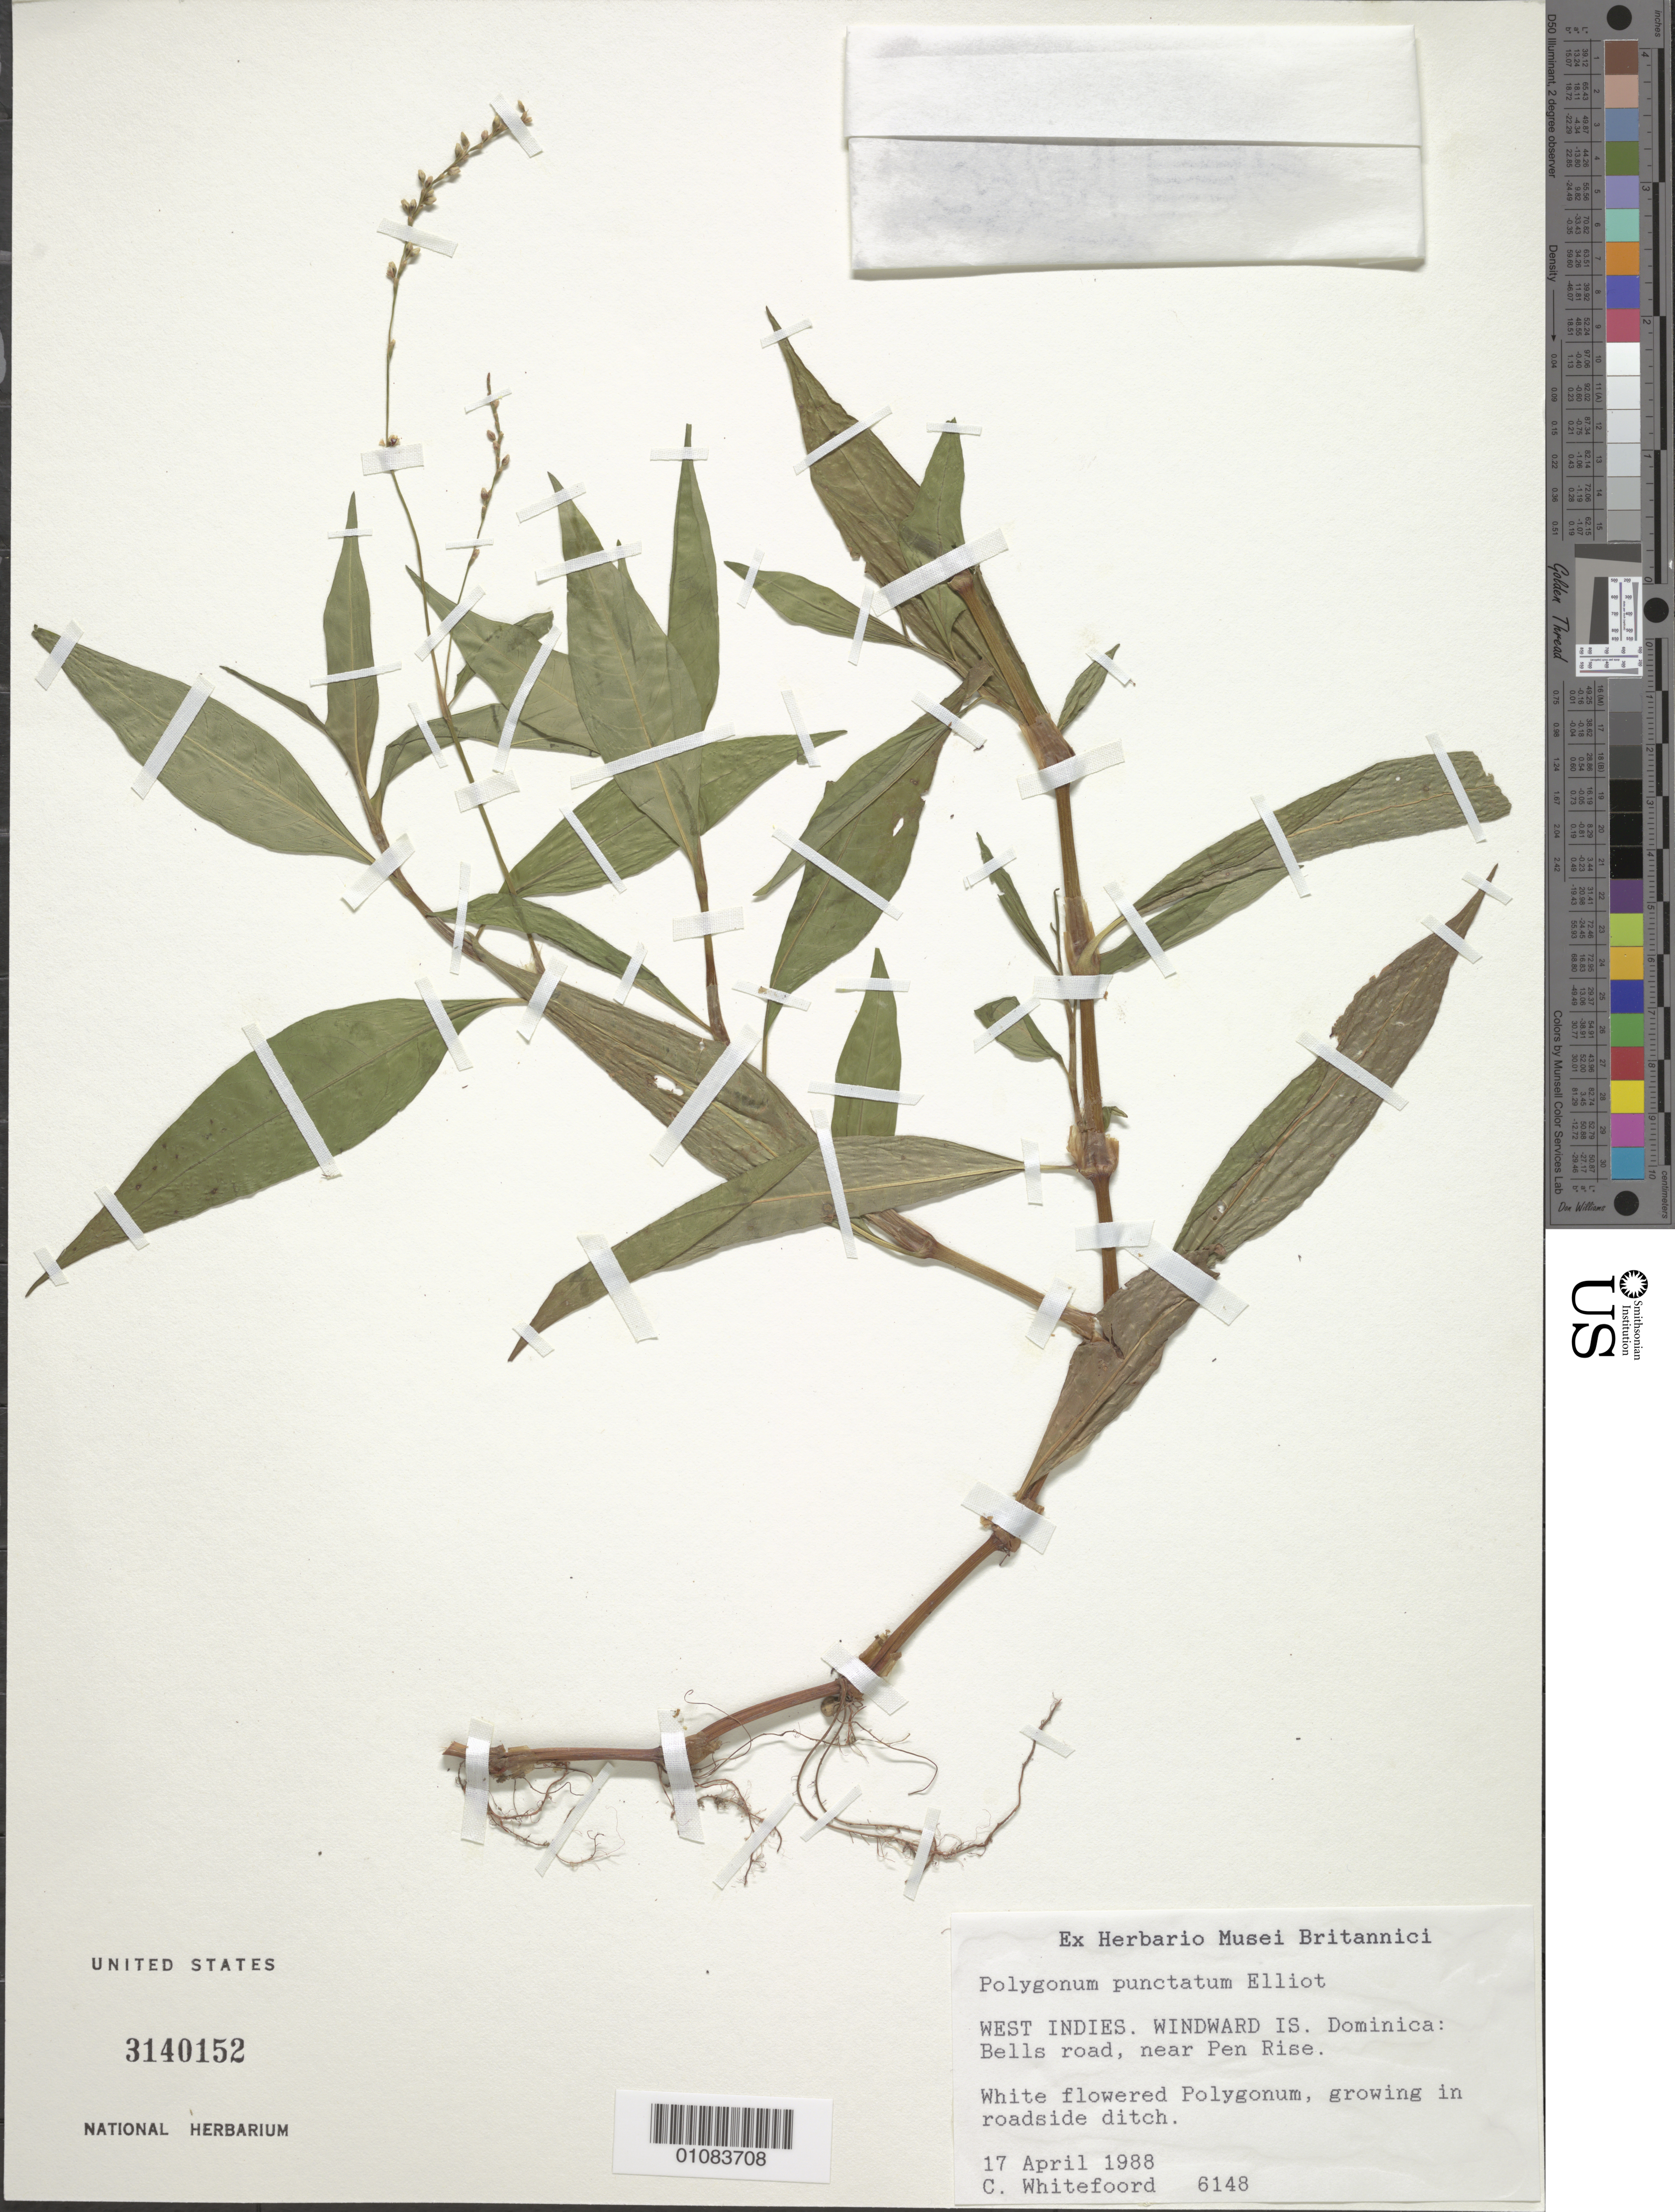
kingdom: Plantae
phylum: Tracheophyta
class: Magnoliopsida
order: Caryophyllales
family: Polygonaceae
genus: Persicaria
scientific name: Persicaria sp.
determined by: Atha, D. E.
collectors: C. Whitefoord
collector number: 648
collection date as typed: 17 Apr 1988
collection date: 1988-04-17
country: Dominica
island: Dominica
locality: Bells road, near Pen Rise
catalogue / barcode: US 3140152